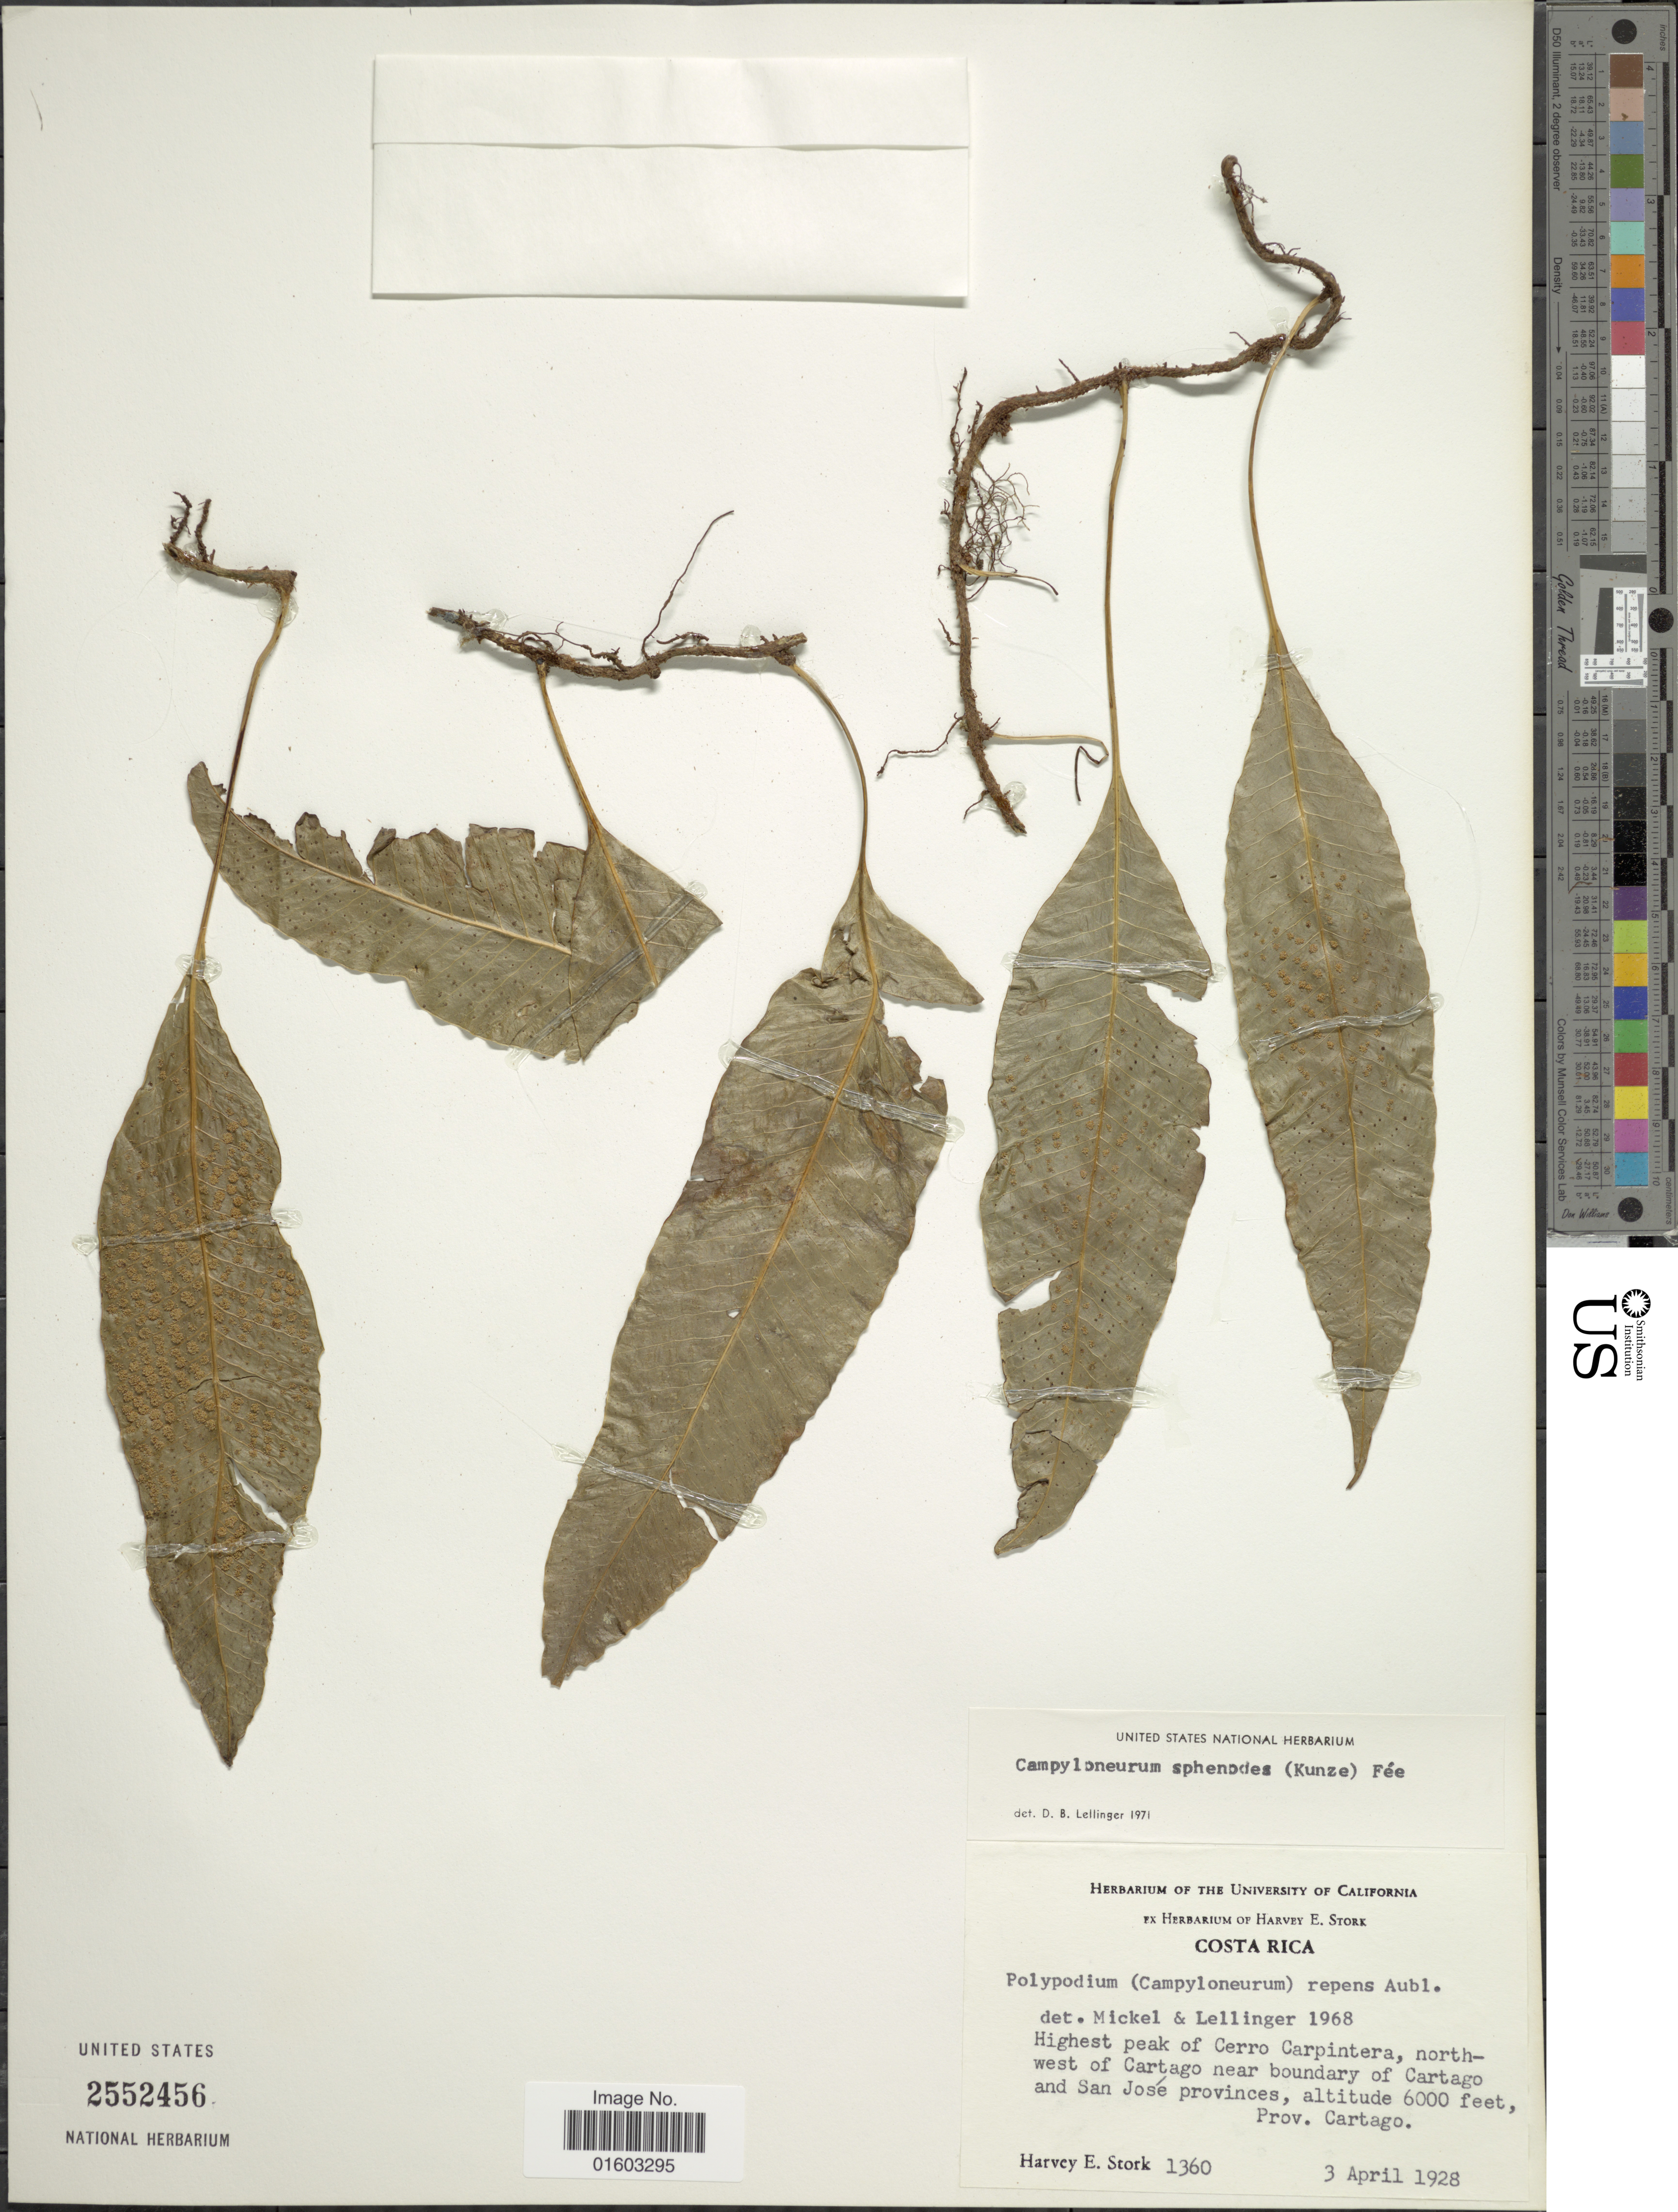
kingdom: Plantae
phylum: Tracheophyta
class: Polypodiopsida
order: Polypodiales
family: Polypodiaceae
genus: Campyloneurum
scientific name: Campyloneurum wercklei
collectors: H. E. Stork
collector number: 1360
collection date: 1928-04-03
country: Costa Rica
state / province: Cartago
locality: Highest peak of Cerro Carpintera, northwest of Cartago near boundary of Cartago and San Jose provinces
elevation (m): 1829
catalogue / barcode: US 2552456